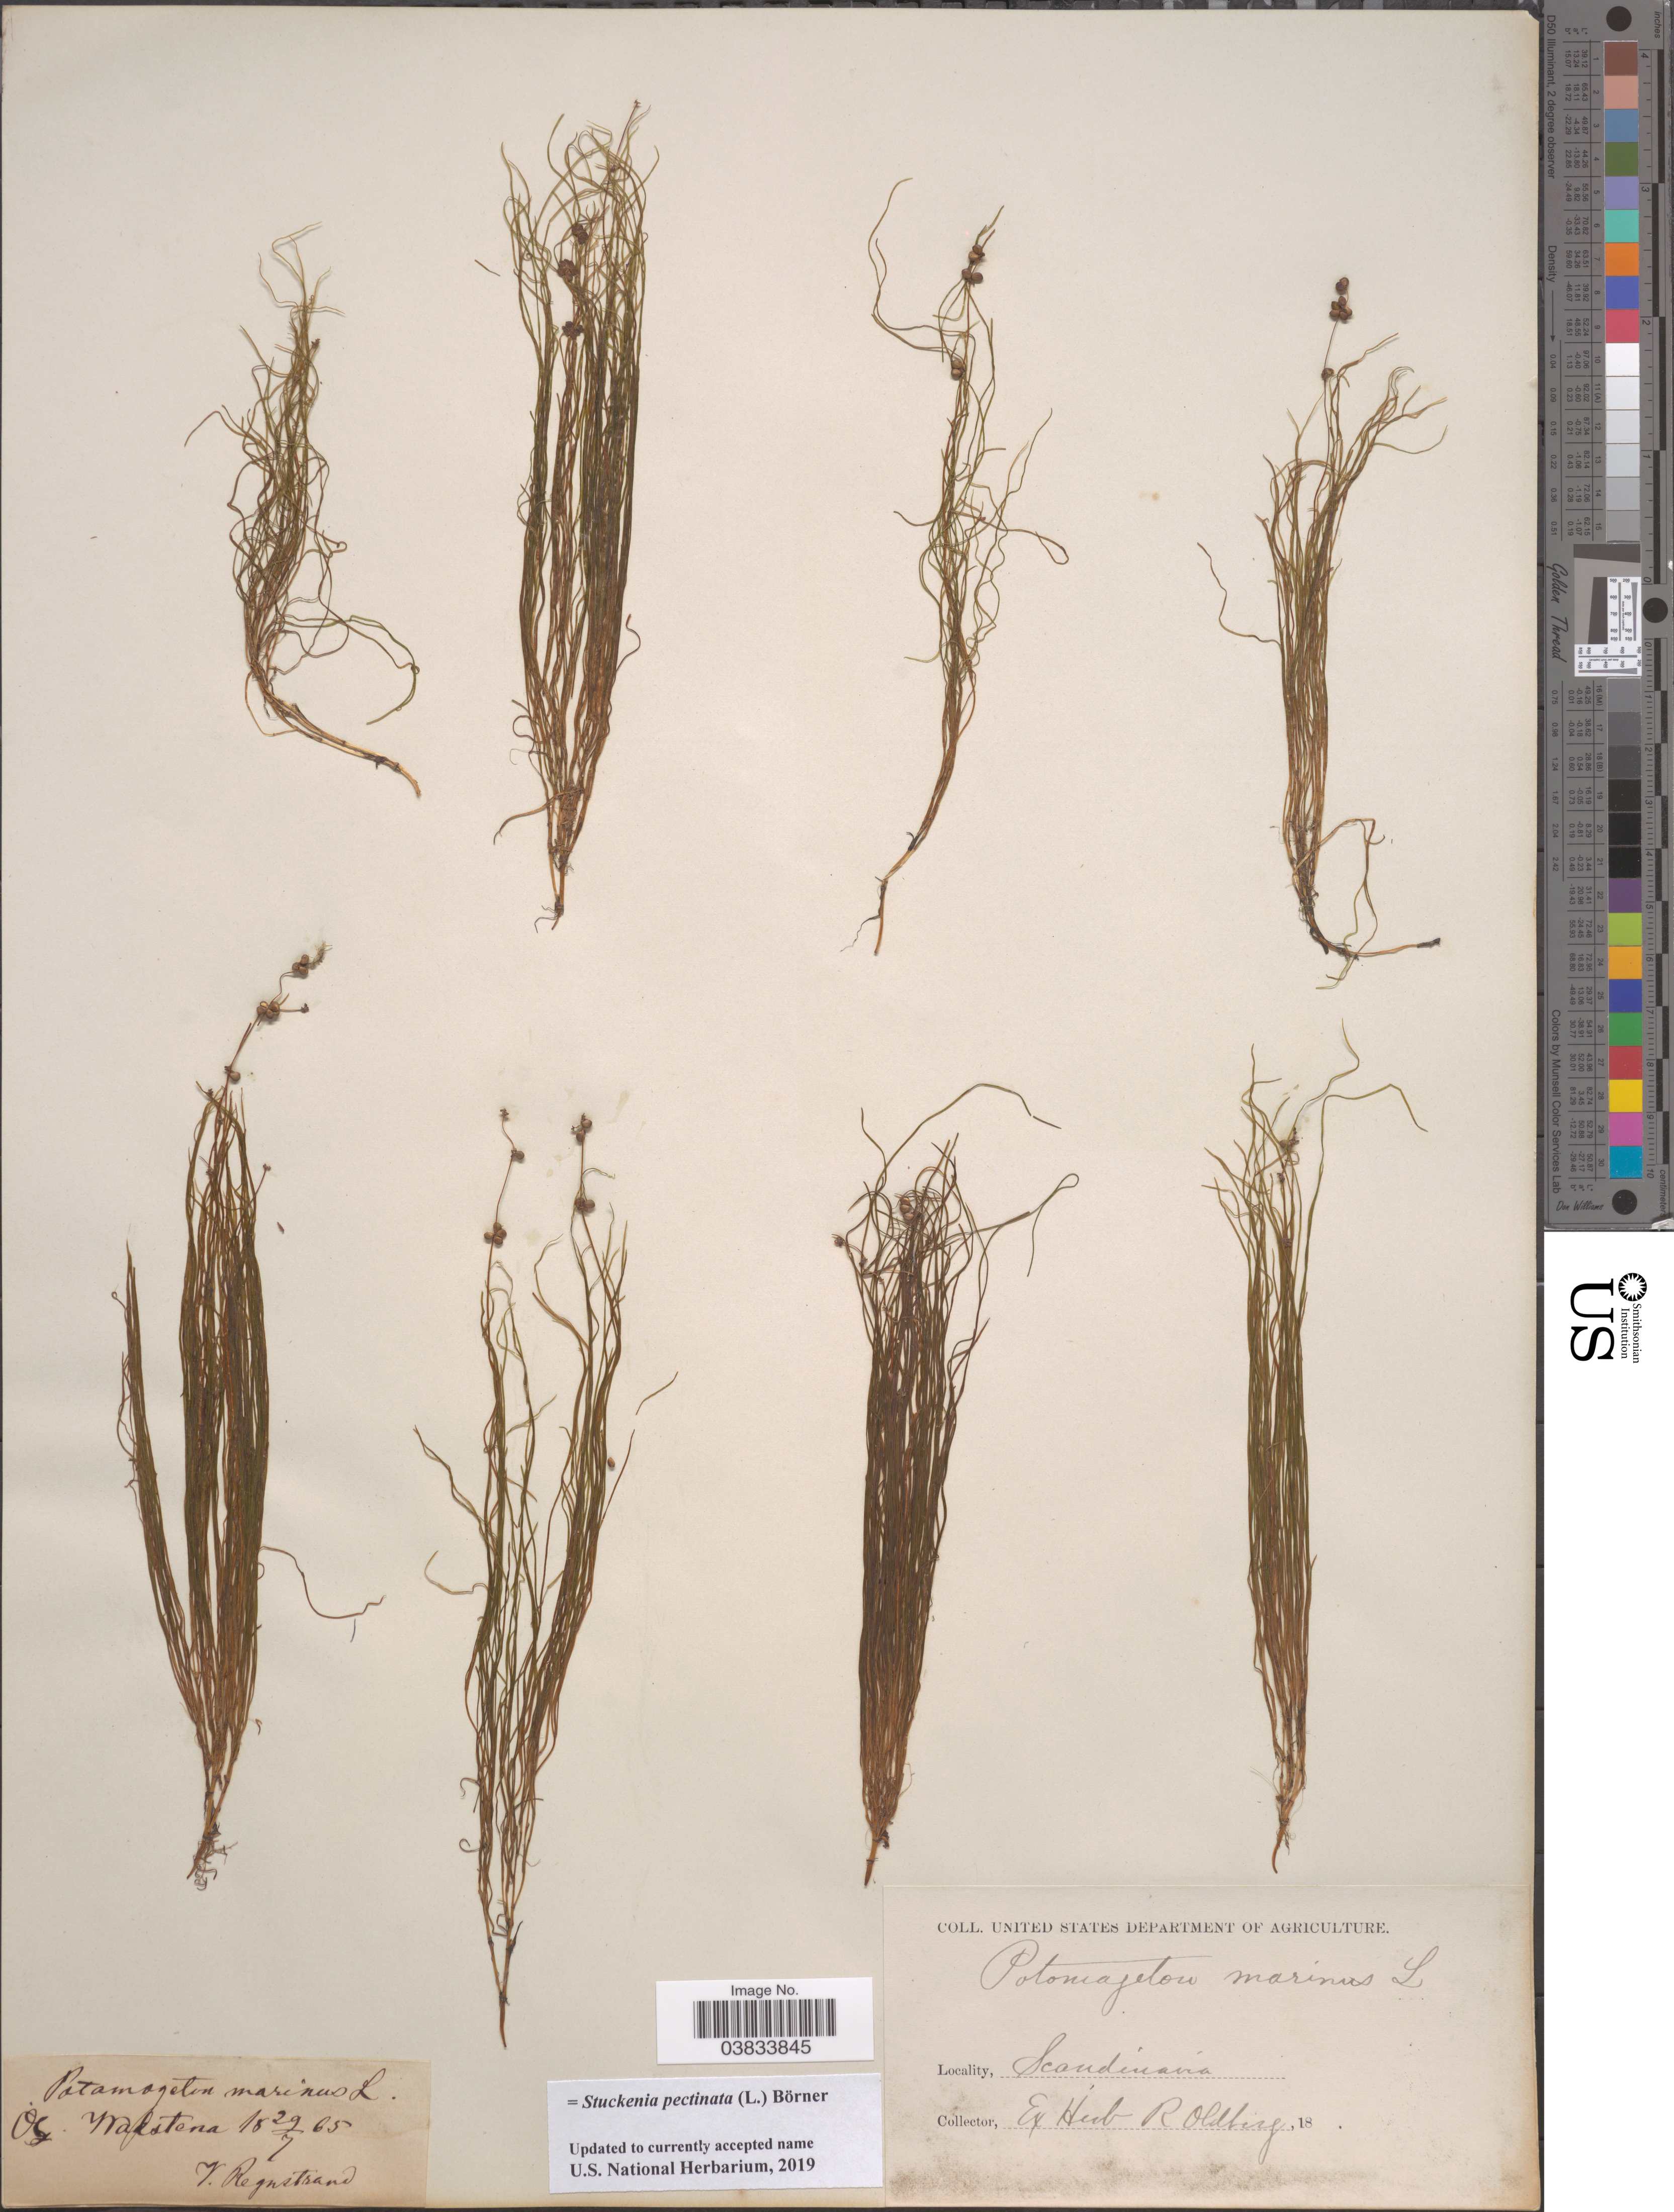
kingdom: Plantae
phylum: Tracheophyta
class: Liliopsida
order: Alismatales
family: Potamogetonaceae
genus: Stuckenia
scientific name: Stuckenia pectinata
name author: (L.) Börner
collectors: V. Regnstrand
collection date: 1865-07-29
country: Sweden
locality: Scandinavia. Ol. Wadstena.